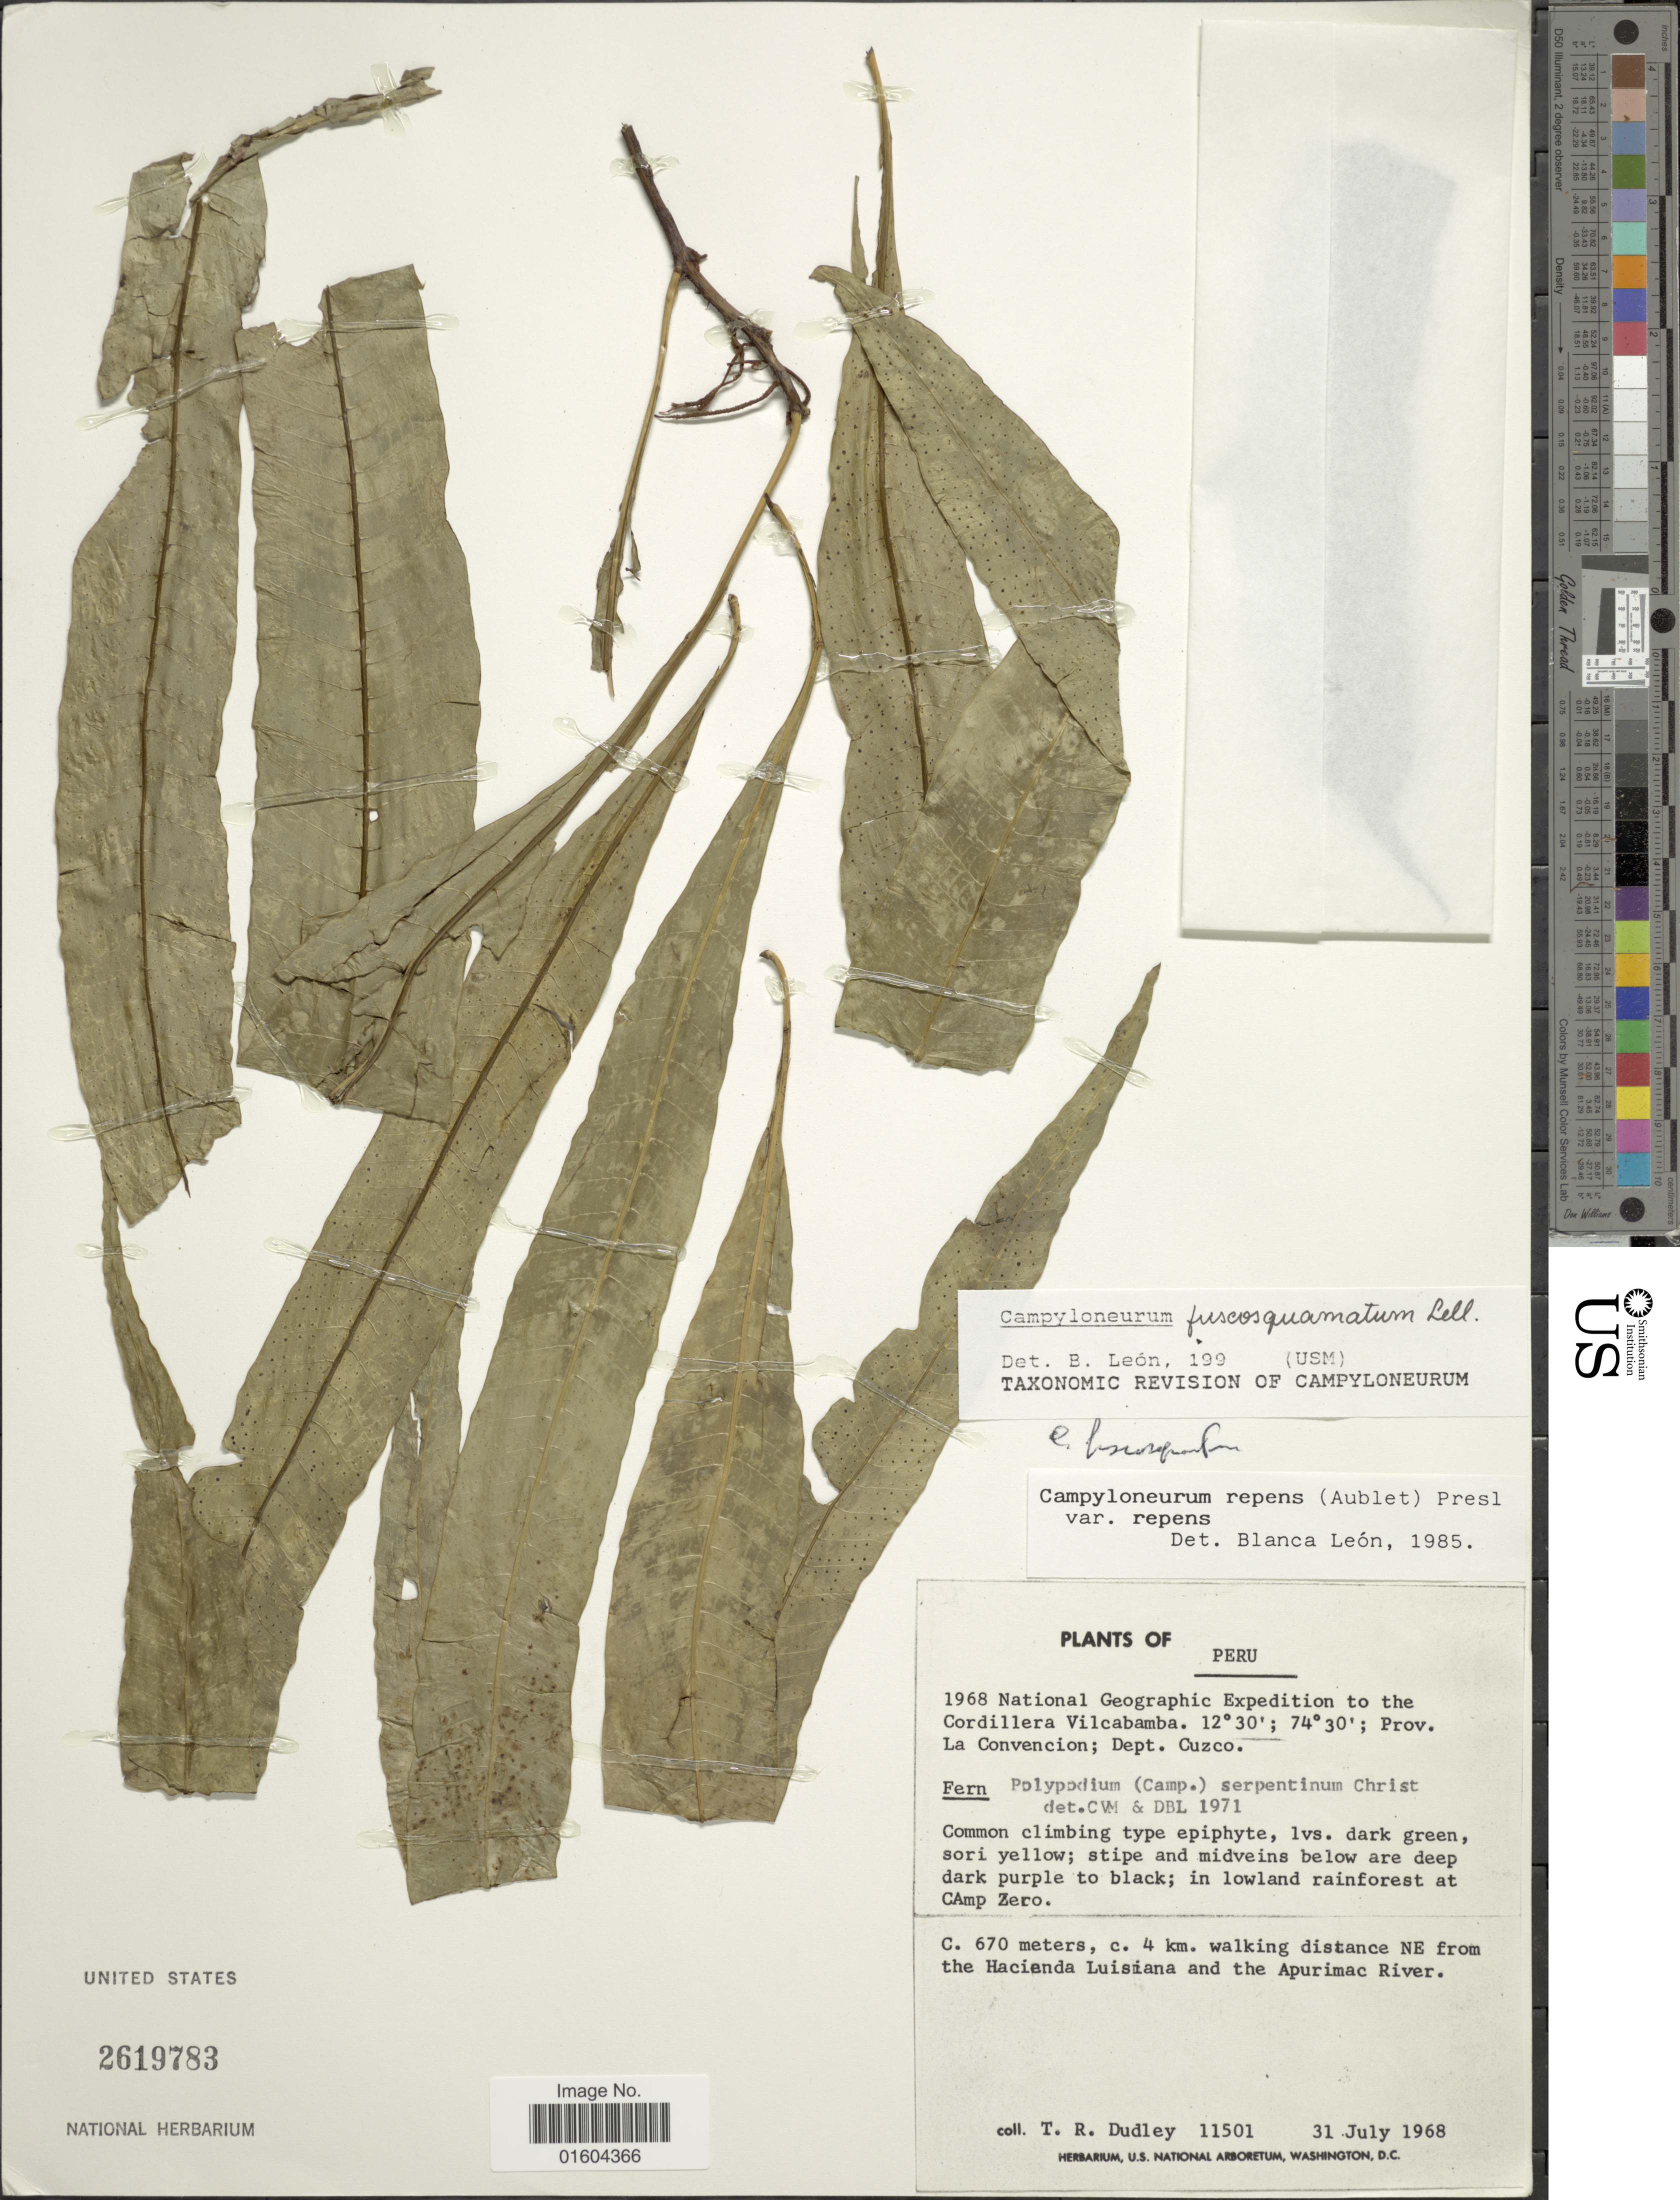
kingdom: Plantae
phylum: Tracheophyta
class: Polypodiopsida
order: Polypodiales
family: Polypodiaceae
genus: Campyloneurum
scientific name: Campyloneurum fuscosquamatum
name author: Lellinger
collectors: T. R. Dudley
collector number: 11501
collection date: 1968-07-31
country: Peru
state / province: Cusco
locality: Peru. Cordillera Vilcabamba, Prov. La Convencion; Dept. Cuzco. In lowland rainforest at Camp Zero. c. 4 km. walking distance NE from the Hacienda Luisiana and the Apurimac River.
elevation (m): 670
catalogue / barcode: US 2619783